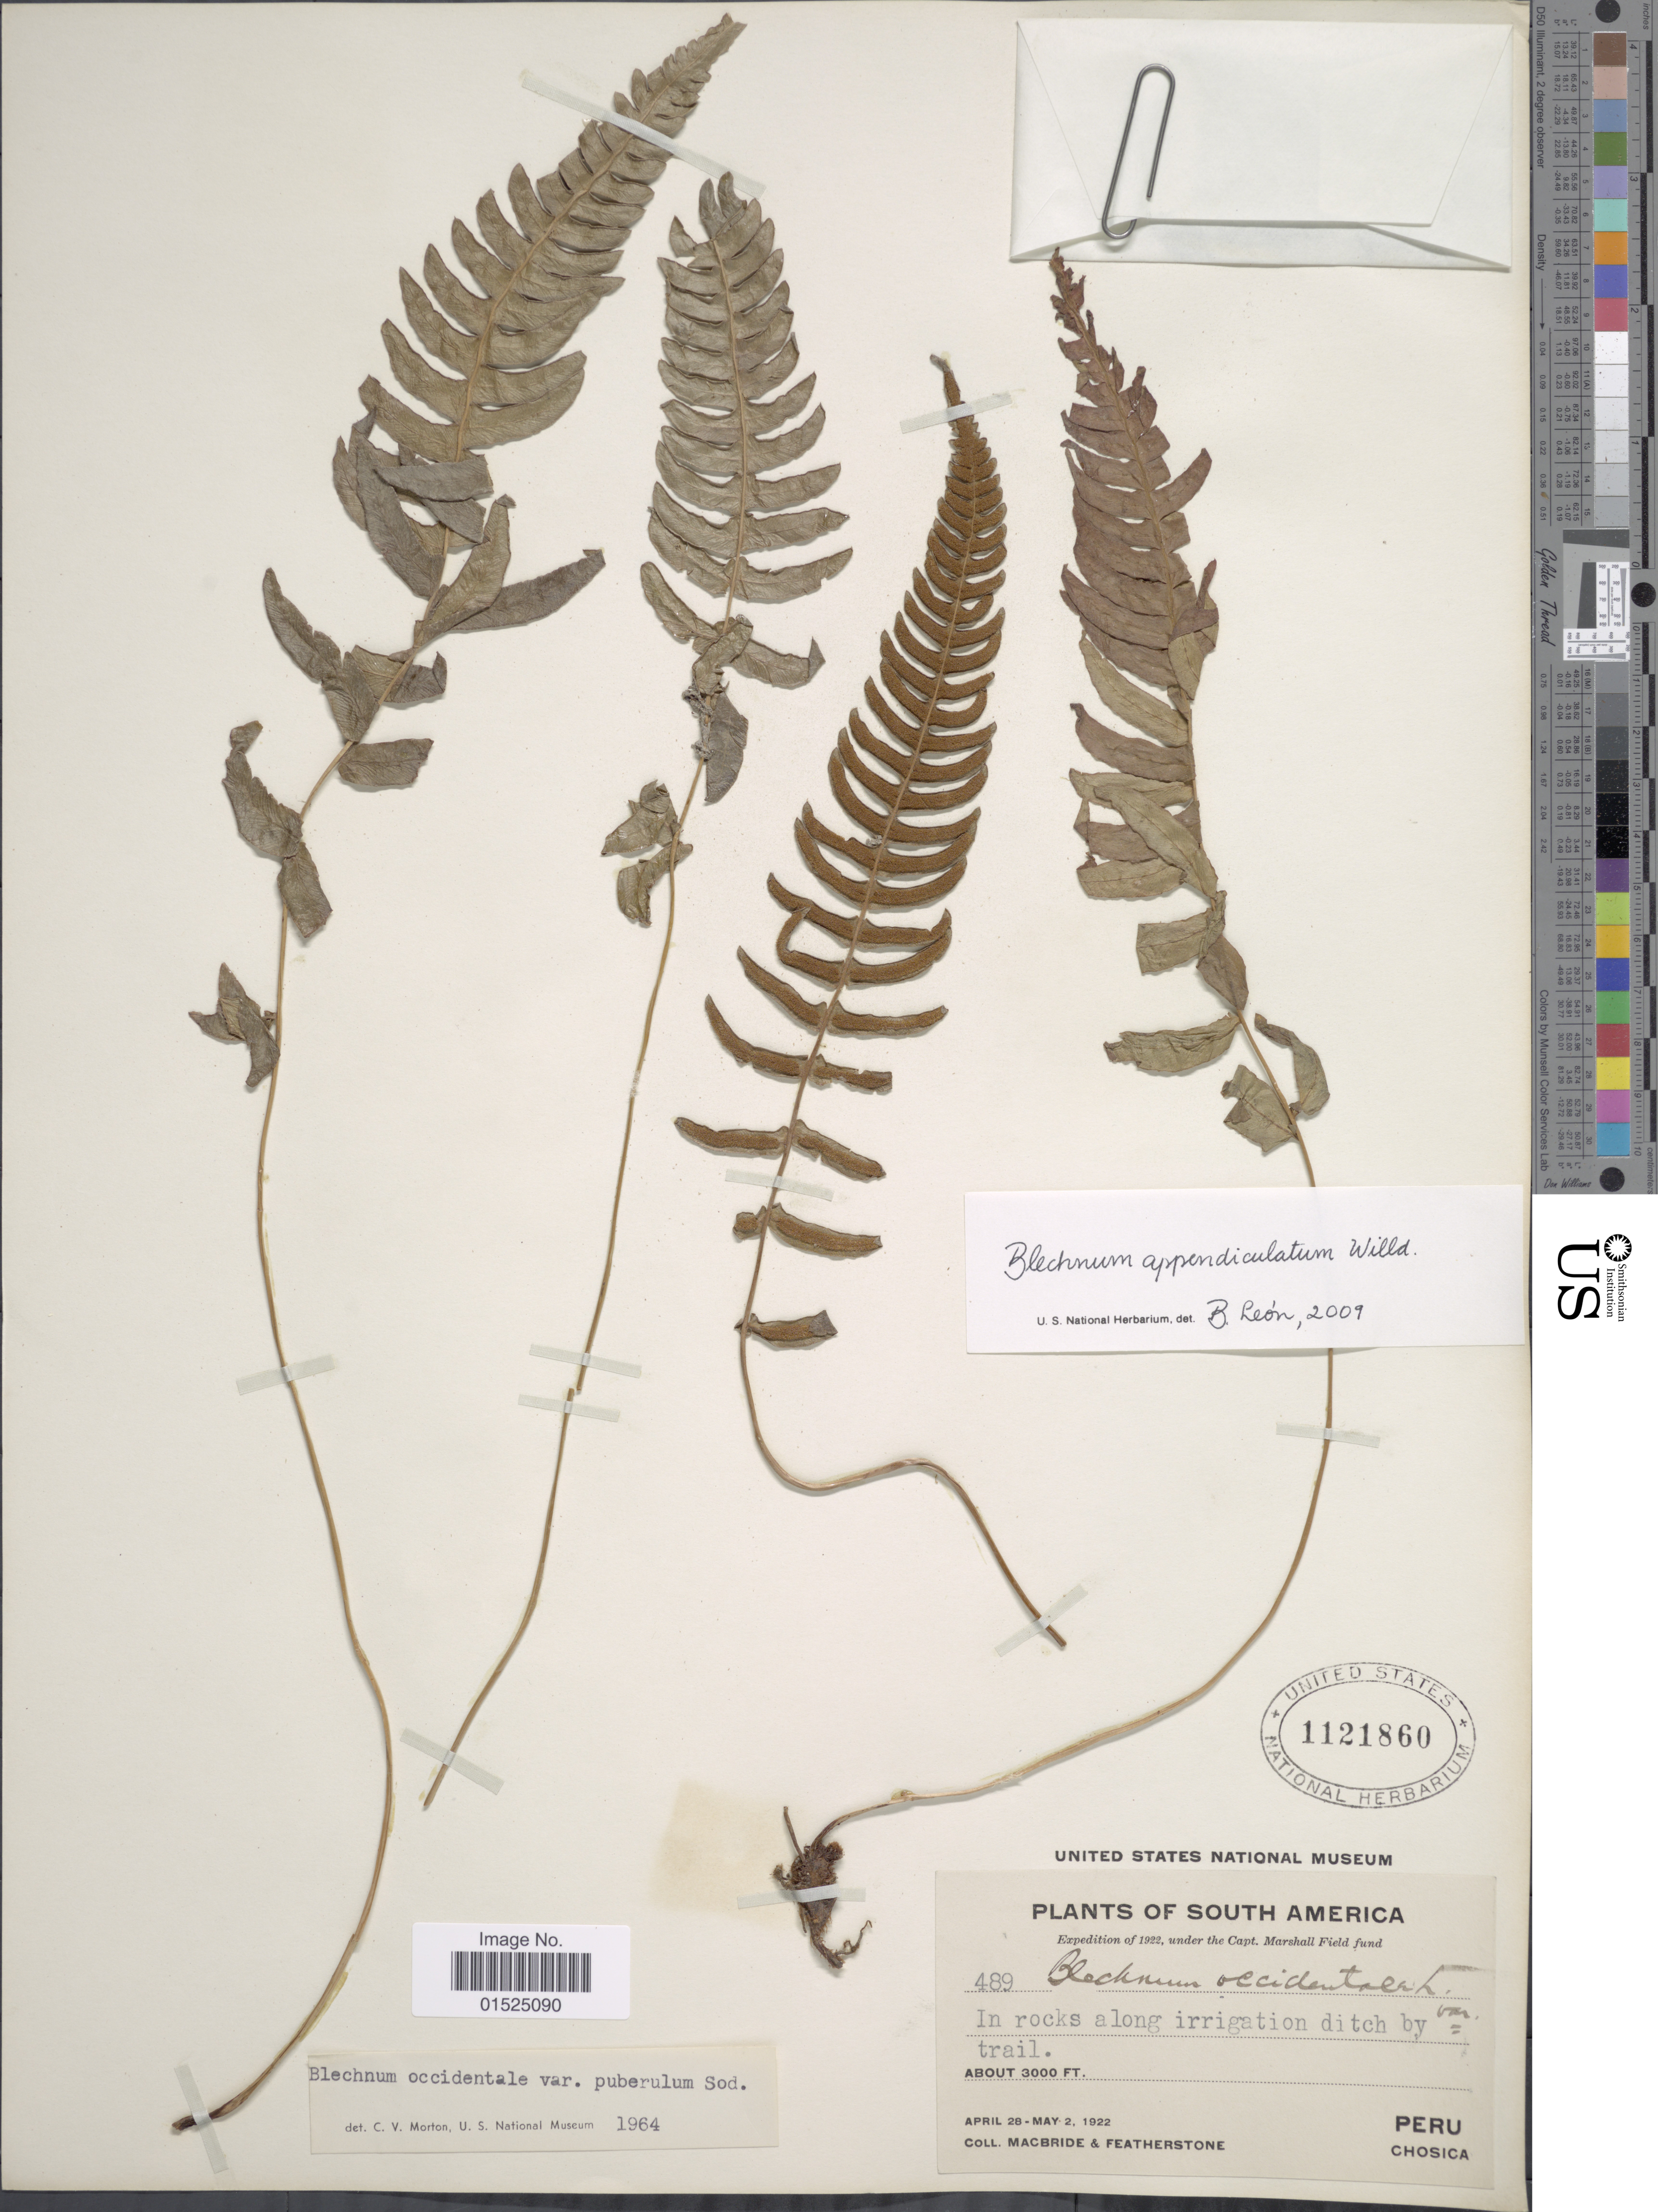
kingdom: Plantae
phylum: Tracheophyta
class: Polypodiopsida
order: Polypodiales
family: Blechnaceae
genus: Blechnum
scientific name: Blechnum appendiculatum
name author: Willd.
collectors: Macbride, -- & -. Featherstone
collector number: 489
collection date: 1922-04-28/1922-05-02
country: Peru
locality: In rocks along irrigation ditch by trail, Chosica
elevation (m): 914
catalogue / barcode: US 1121860